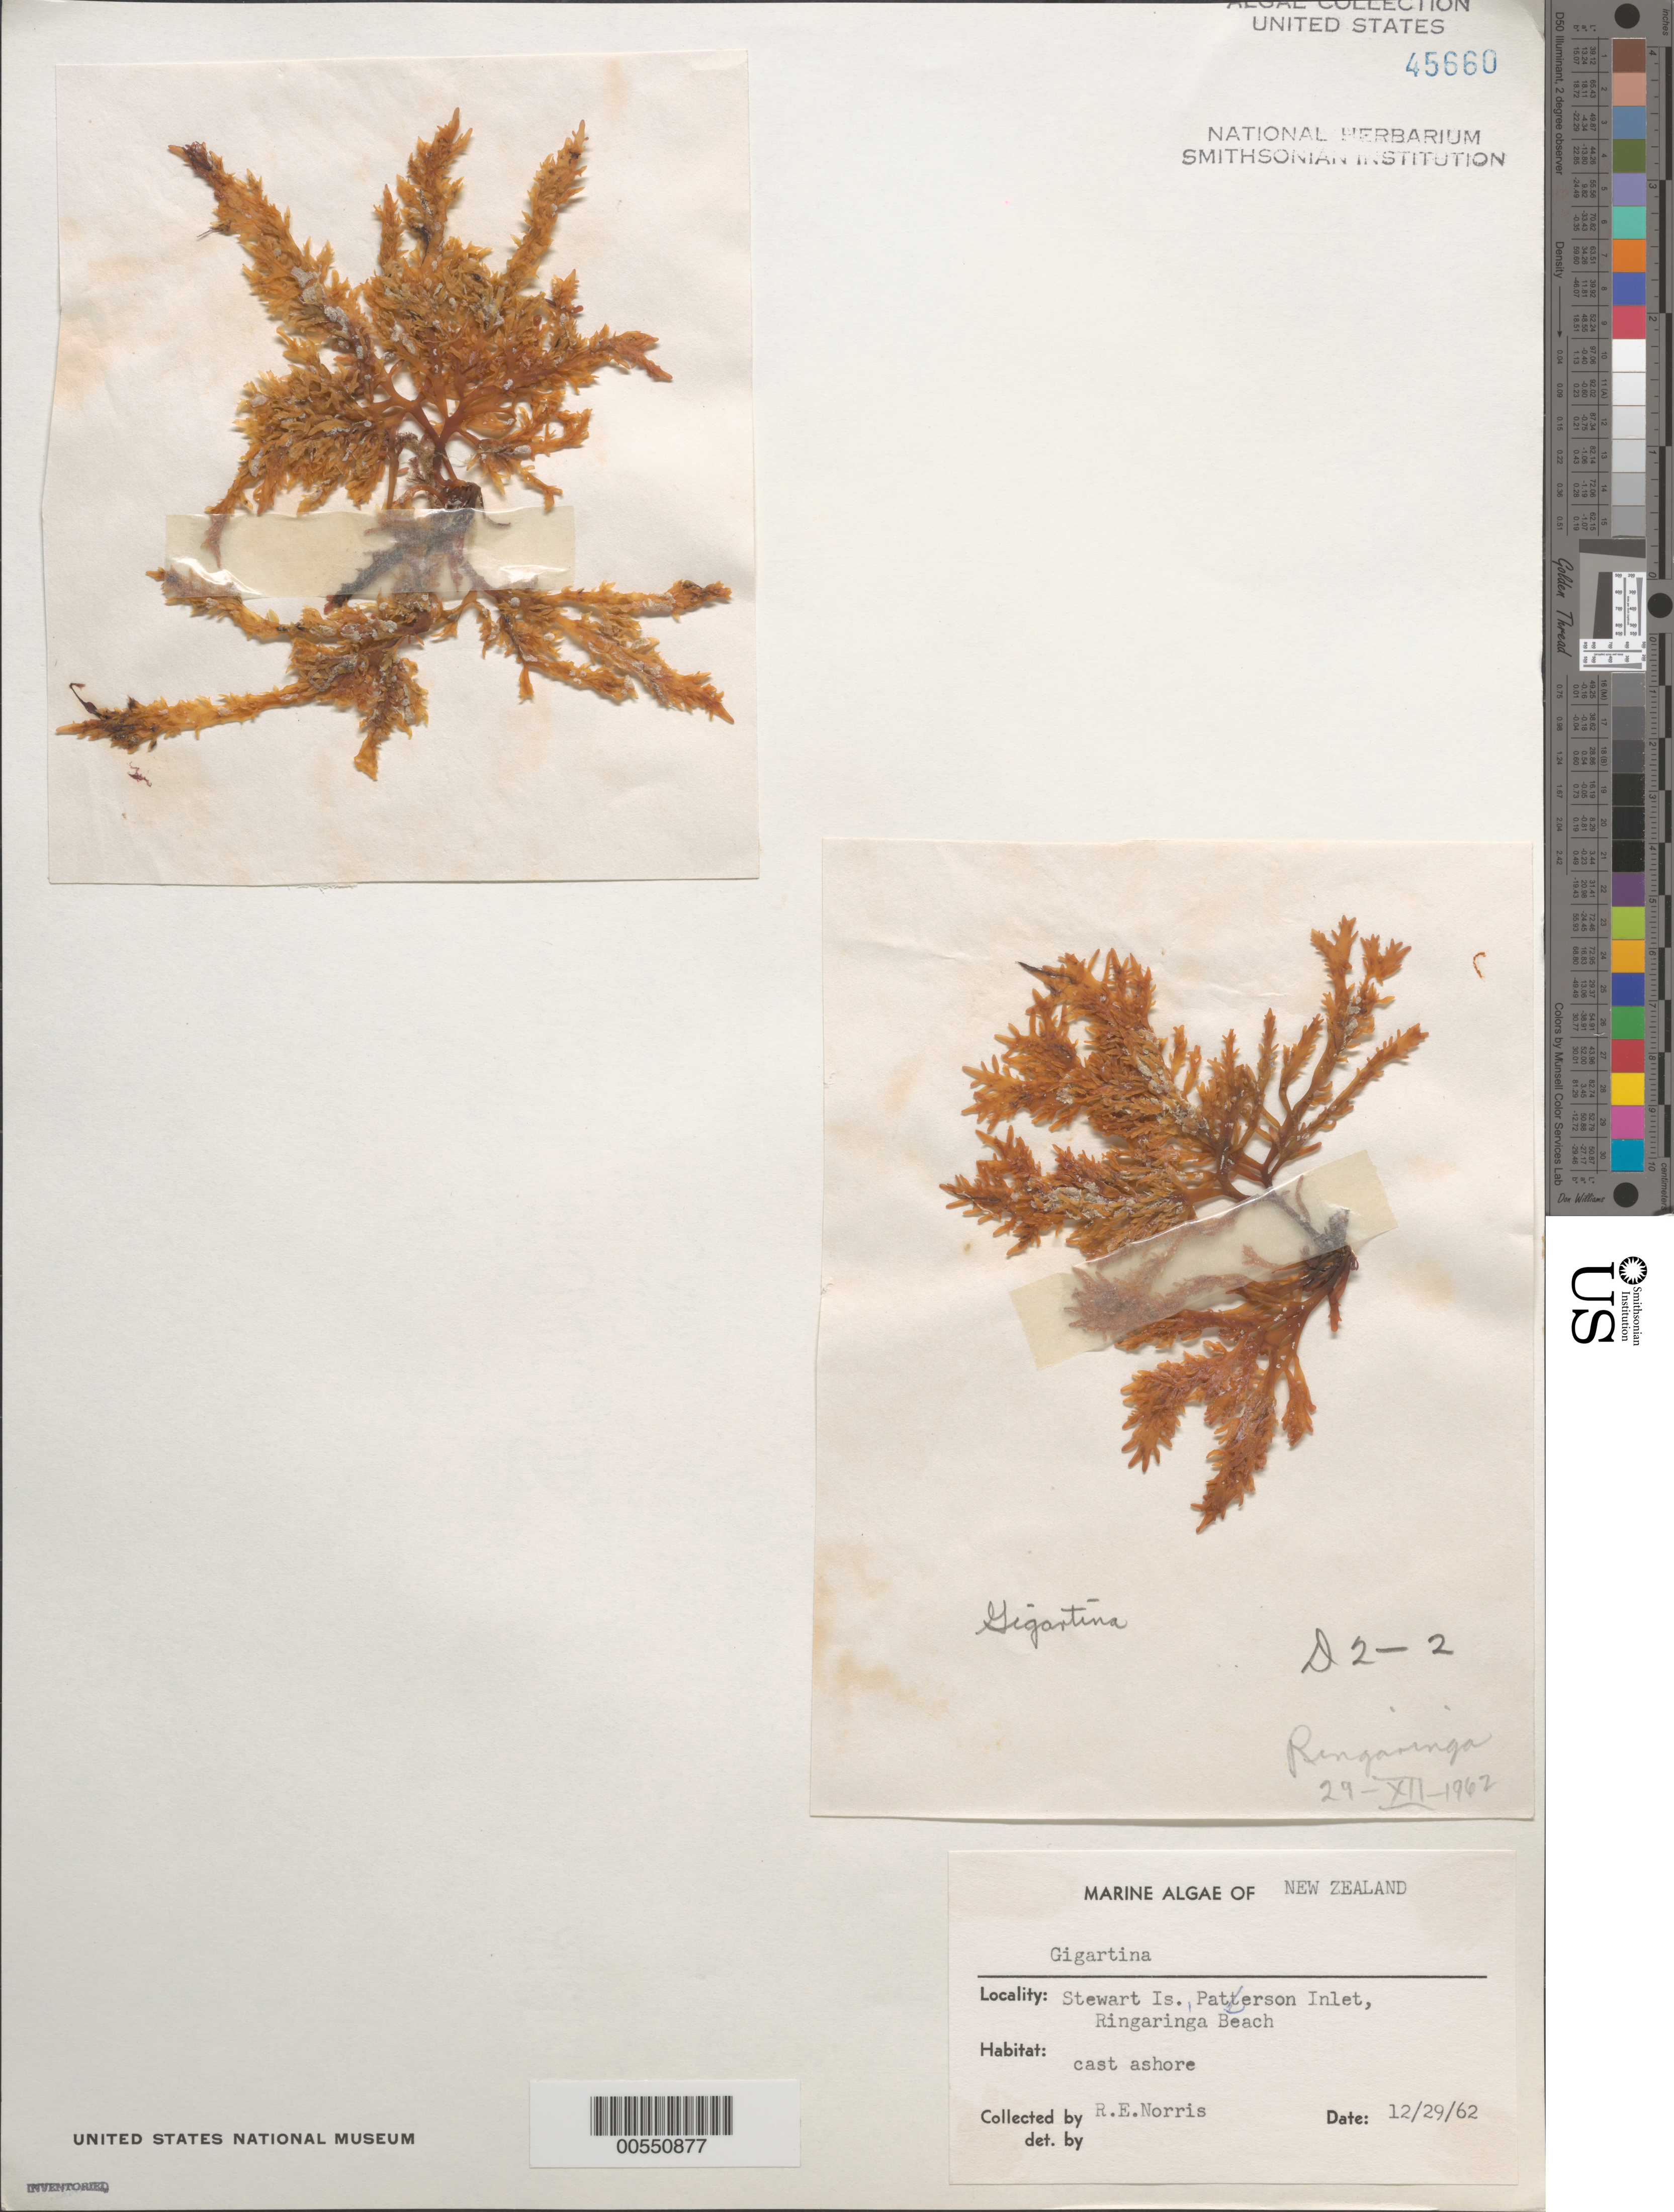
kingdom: Plantae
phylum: Rhodophyta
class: Florideophyceae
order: Gigartinales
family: Gigartinaceae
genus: Gigartina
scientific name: Gigartina sp.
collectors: R. E. Norris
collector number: D2-2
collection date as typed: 29 Dec 1962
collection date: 1962-12-29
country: New Zealand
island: Stewart Island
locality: Paterson Inlet, Ringaringa Beach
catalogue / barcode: US 45660